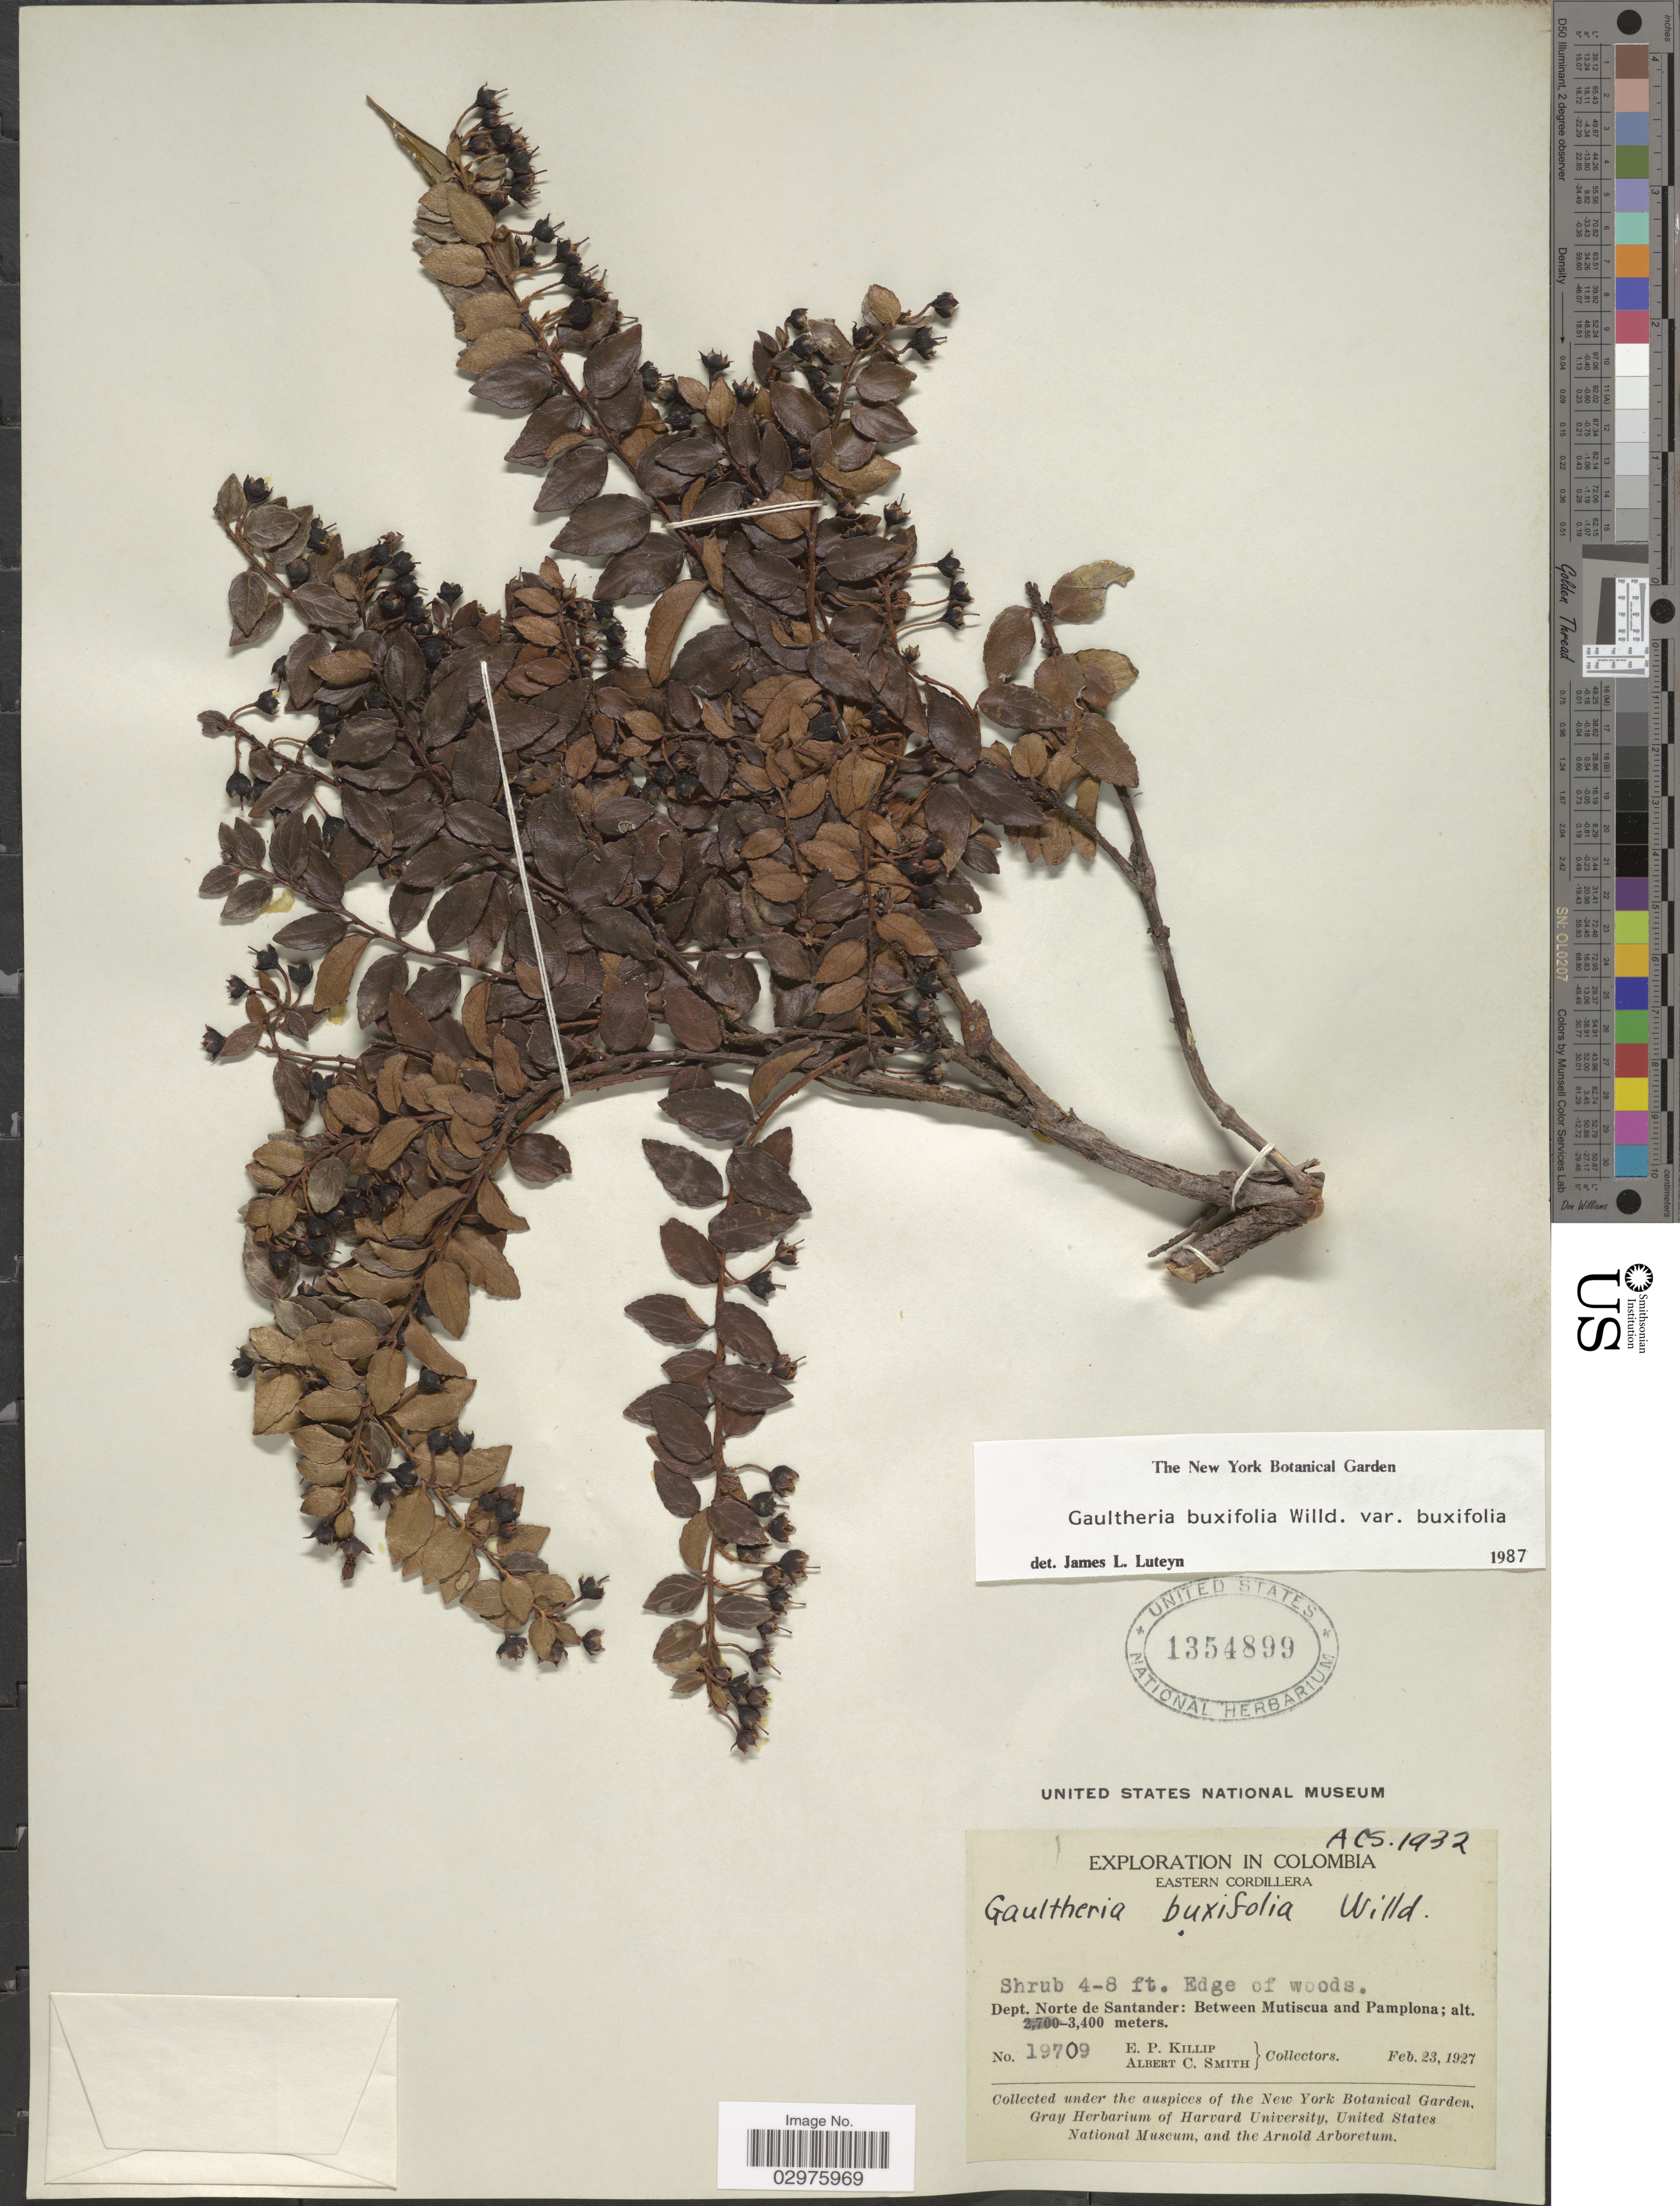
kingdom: Plantae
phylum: Tracheophyta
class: Magnoliopsida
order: Ericales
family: Ericaceae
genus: Gaultheria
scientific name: Gaultheria buxifolia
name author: Willd.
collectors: E. P. Killip & A. C. Smith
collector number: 19709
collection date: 1927-02-23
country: Colombia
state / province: Norte de Santander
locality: Eastern Cordillera. Dept. Norte de Santander: Between Mutiscua and Pamplona.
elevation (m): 3400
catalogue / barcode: US 1354899